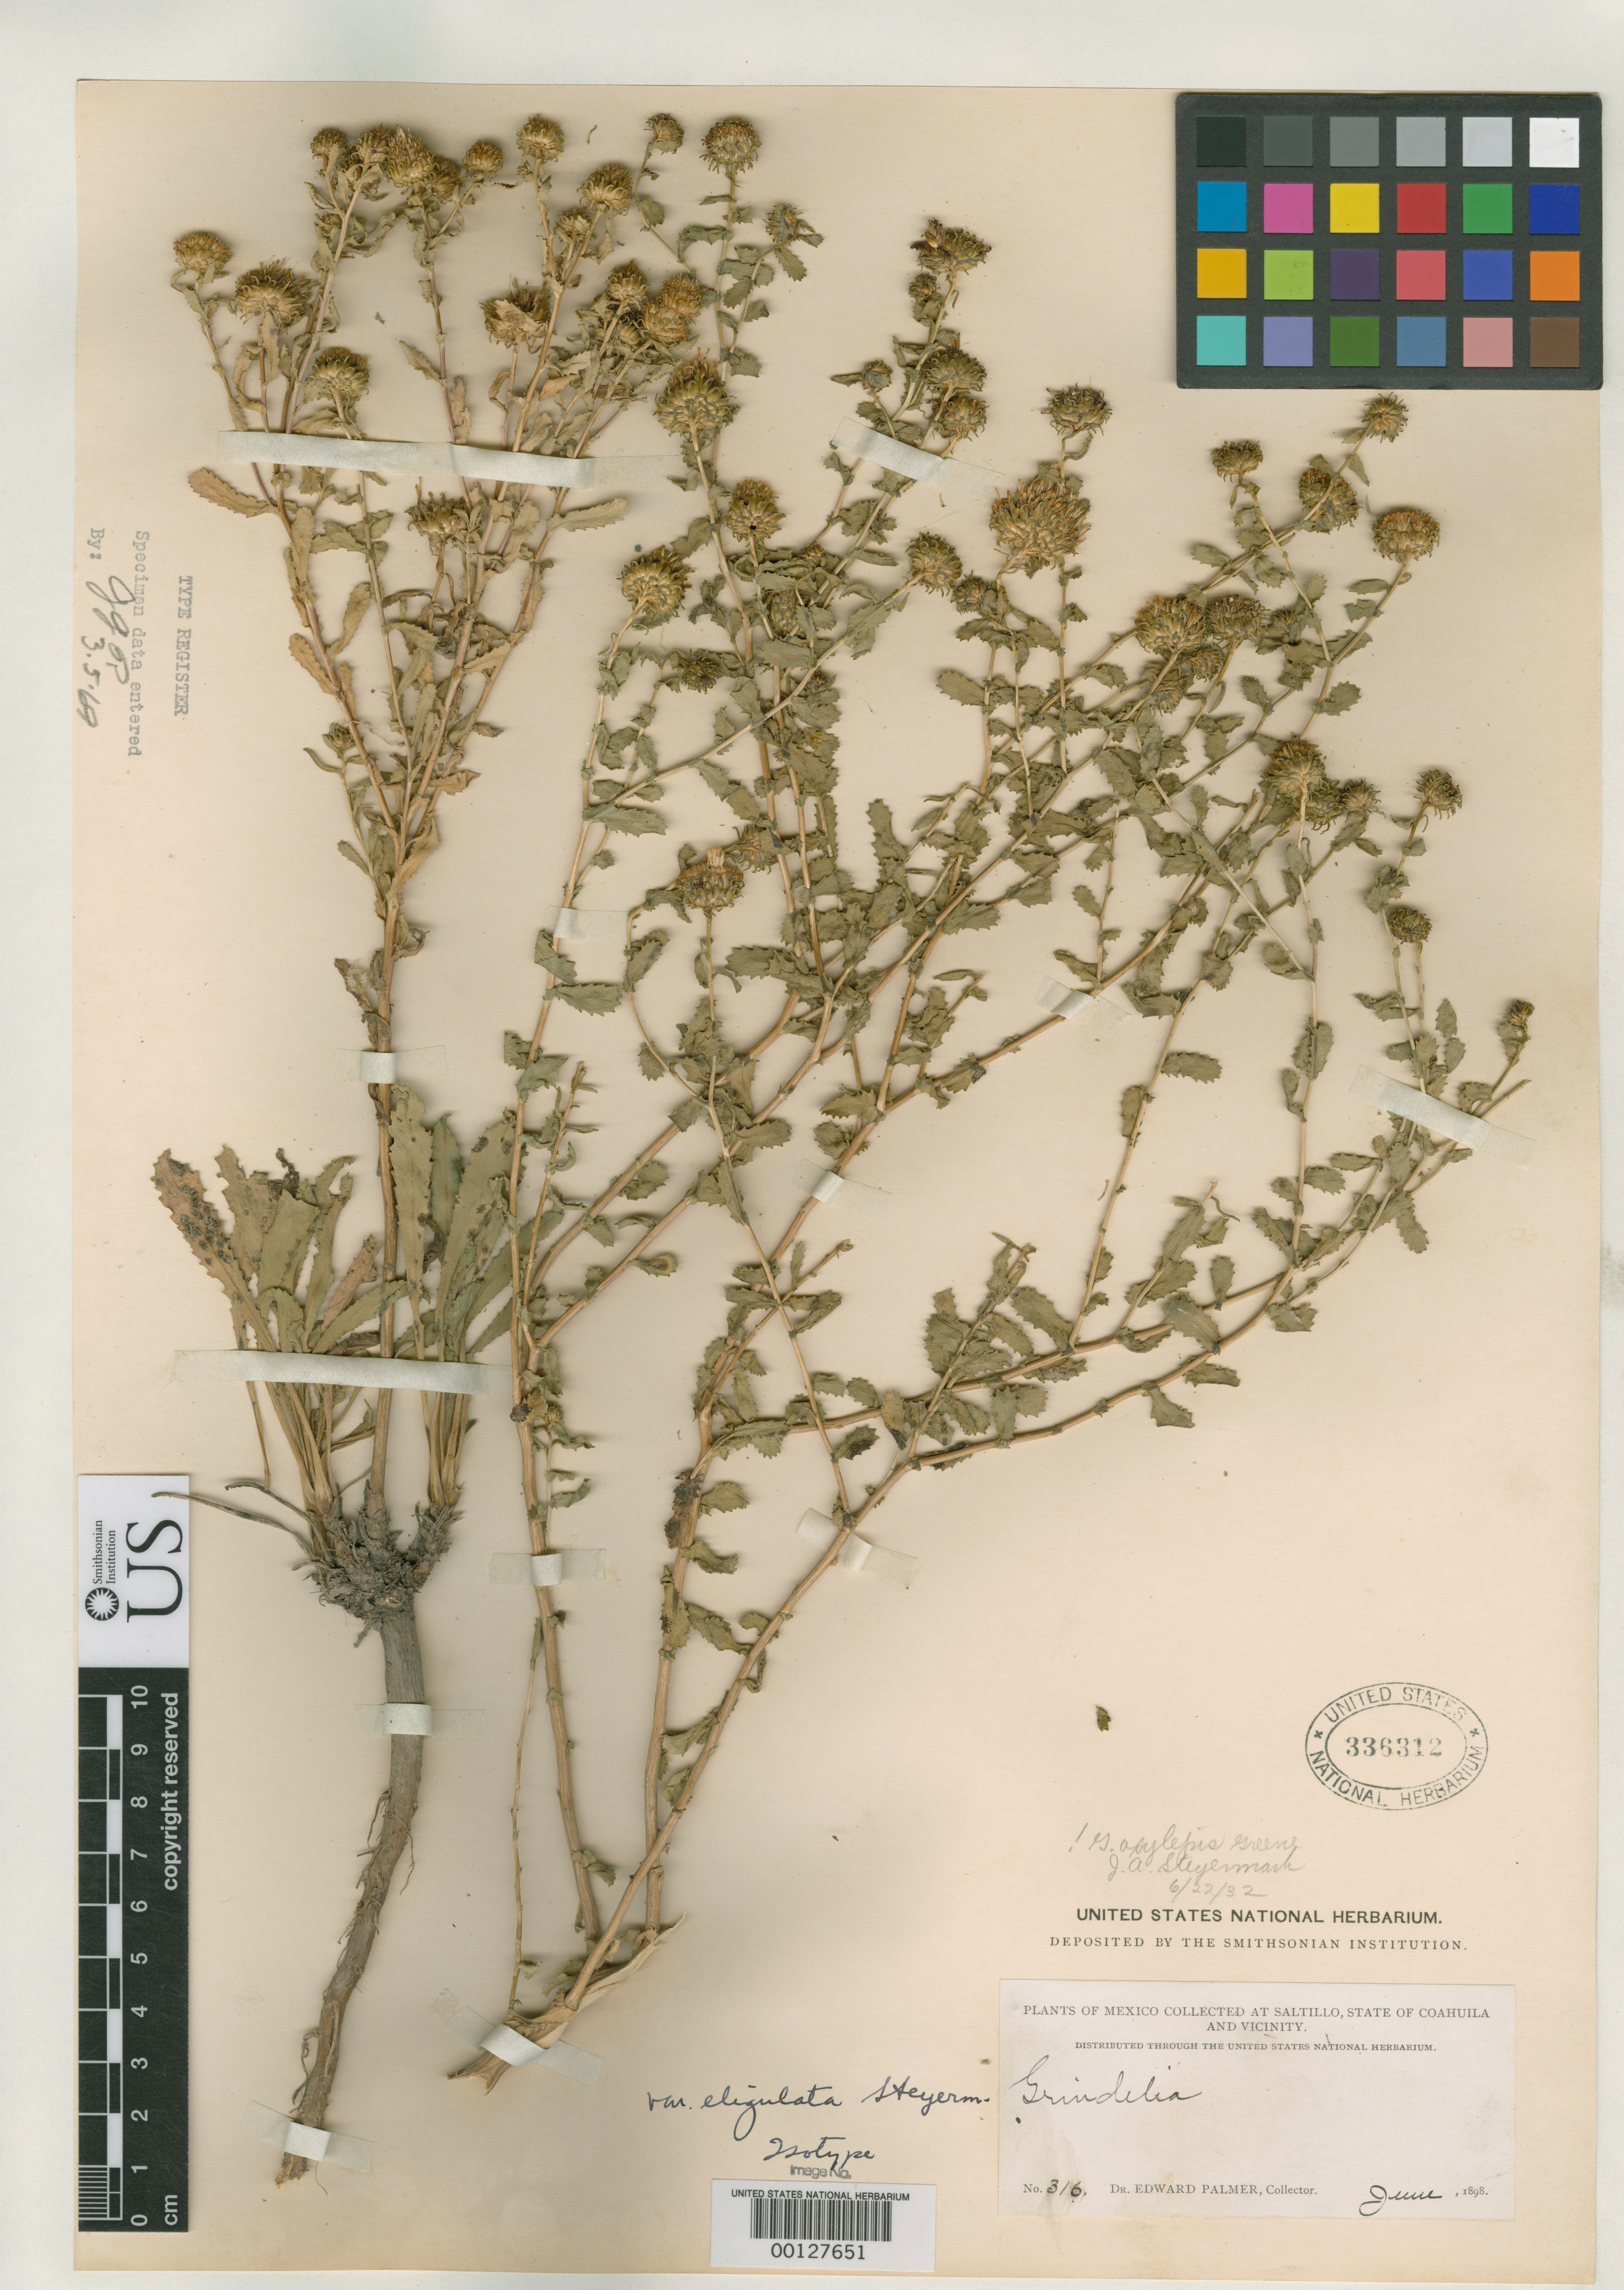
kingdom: Plantae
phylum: Tracheophyta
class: Magnoliopsida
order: Asterales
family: Asteraceae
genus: Grindelia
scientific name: Grindelia oxylepis var. eligulata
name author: Steyerm.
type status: Isotype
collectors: E. Palmer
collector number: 316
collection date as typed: Jun 1898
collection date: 1898-06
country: Mexico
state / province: Coahuila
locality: Saltillo.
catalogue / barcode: US 336312